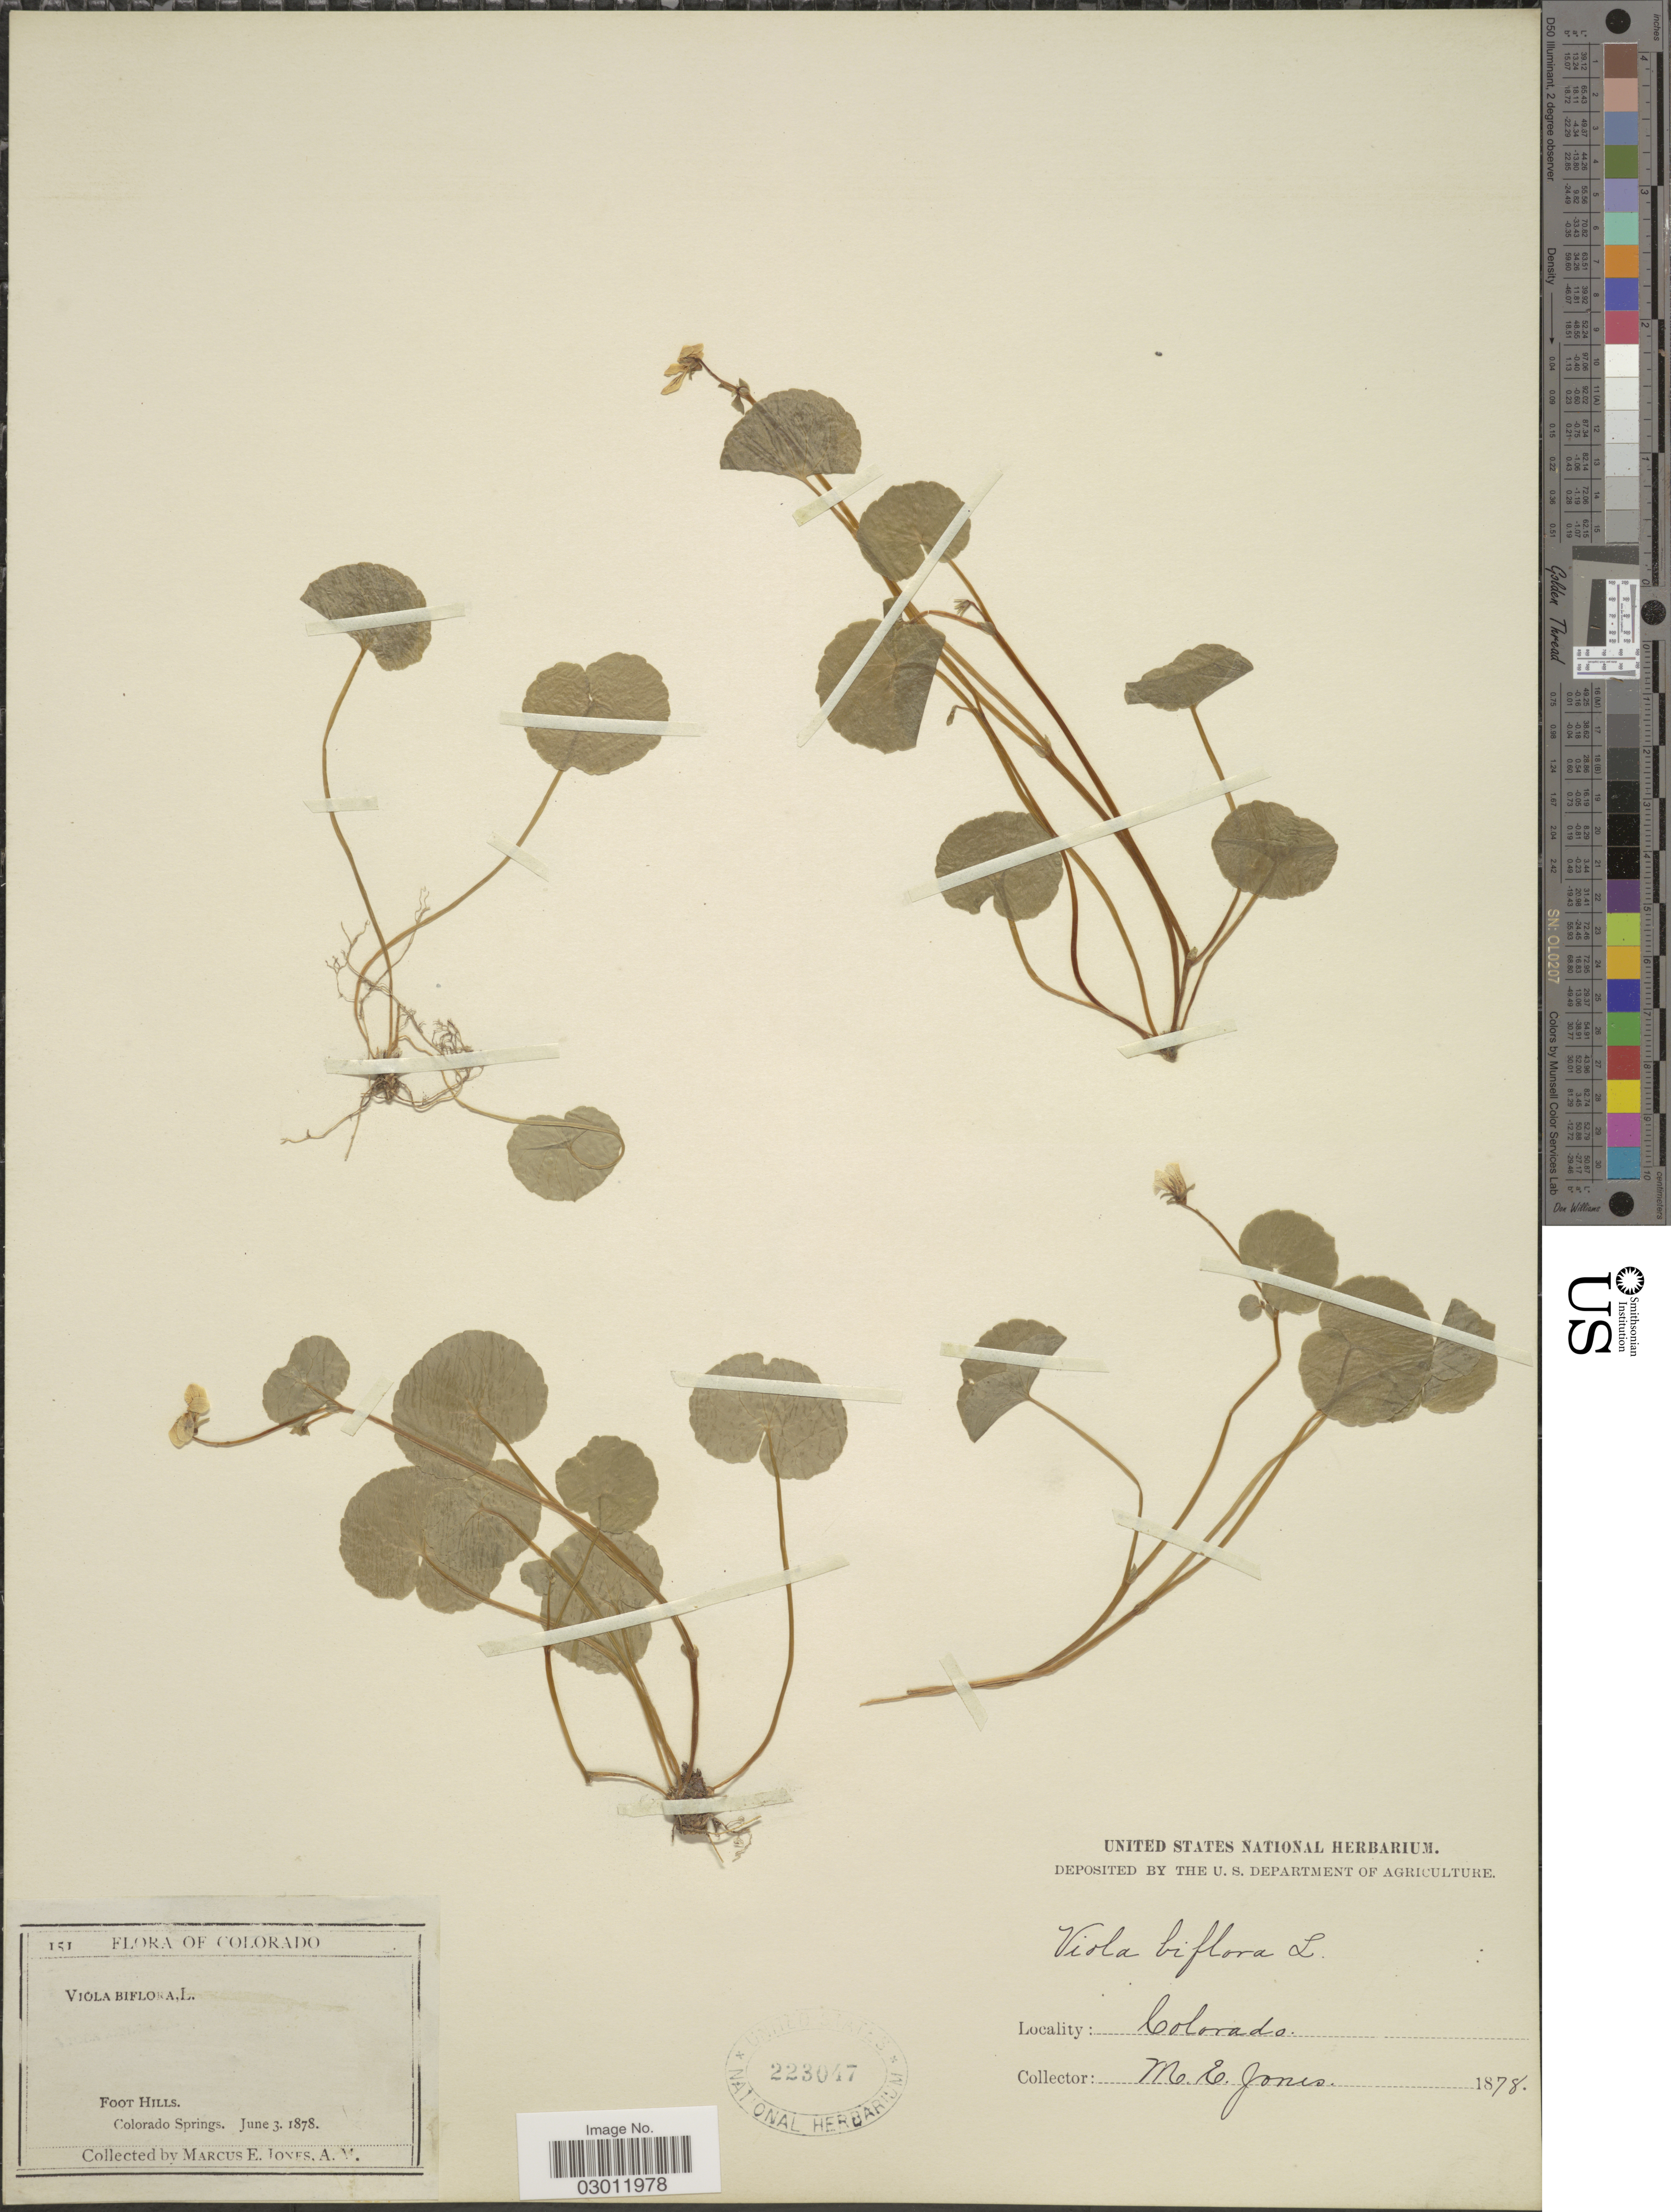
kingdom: Plantae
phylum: Tracheophyta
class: Magnoliopsida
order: Malpighiales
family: Violaceae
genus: Viola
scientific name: Viola biflora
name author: L.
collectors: M. E. Jones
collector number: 151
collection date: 1878-06-03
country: United States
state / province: Colorado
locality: Foot Hills. Colorado Springs.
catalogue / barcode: US 223047